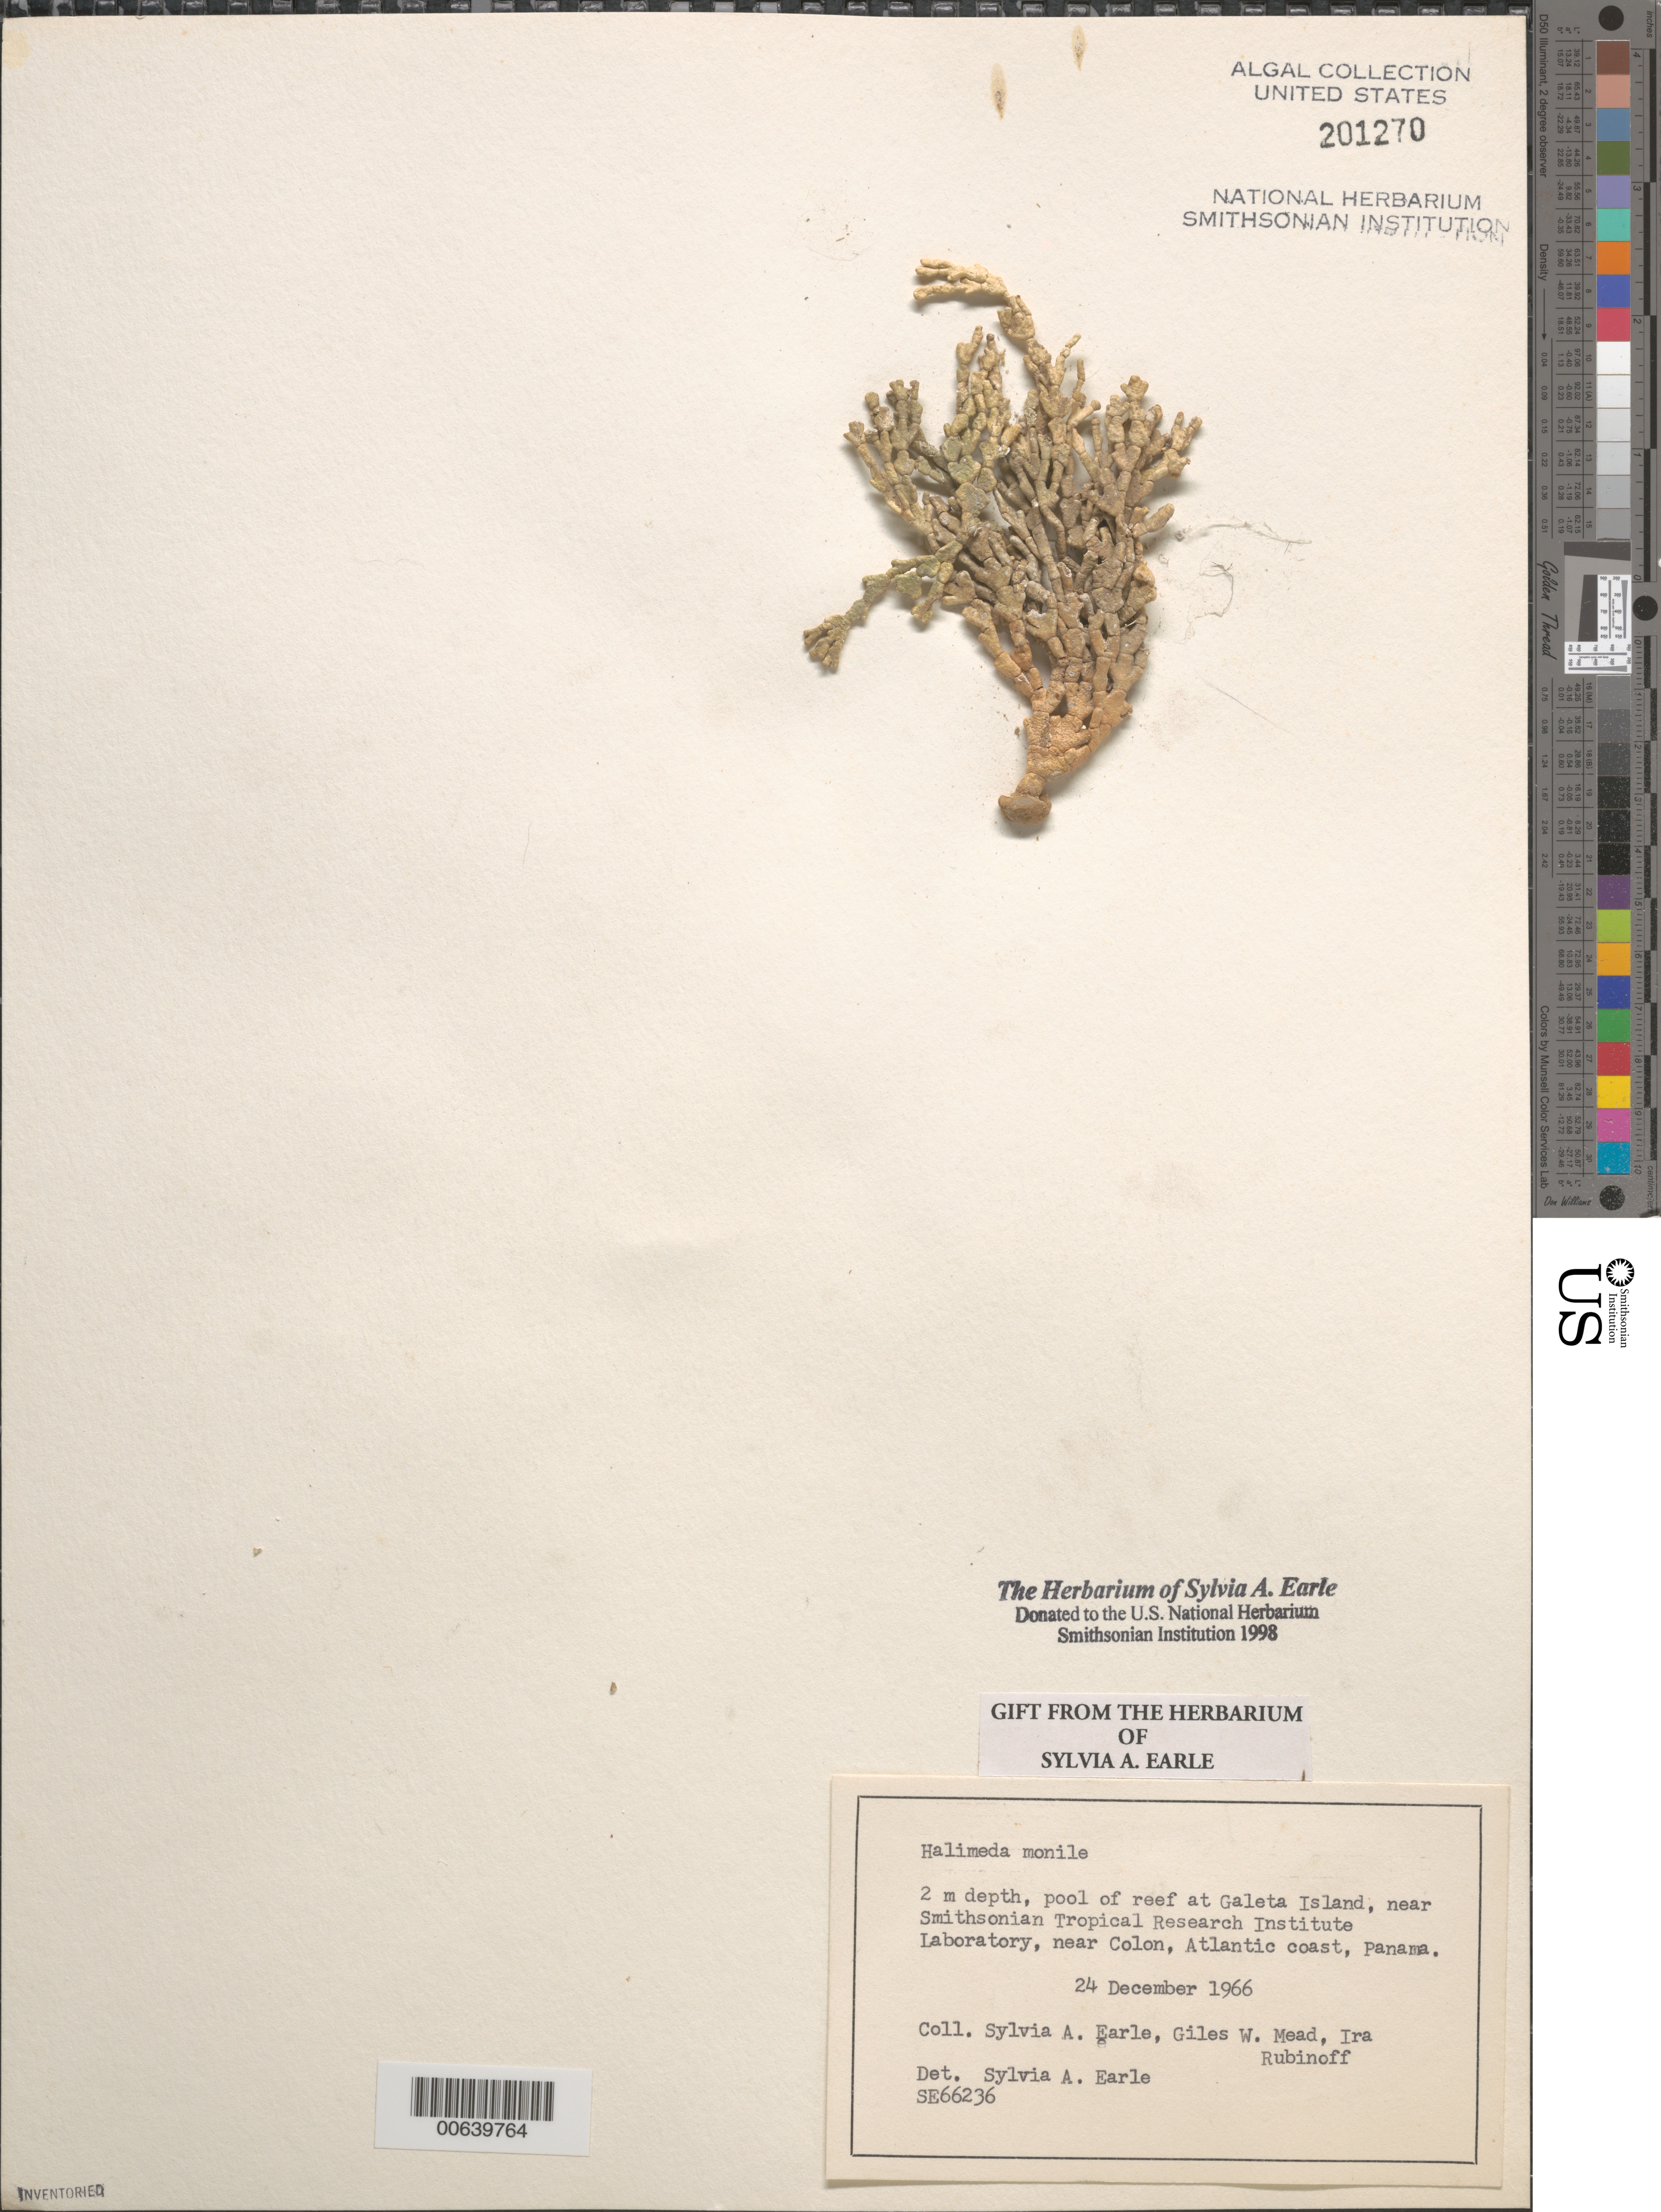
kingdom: Plantae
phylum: Chlorophyta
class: Ulvophyceae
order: Bryopsidales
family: Halimedaceae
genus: Halimeda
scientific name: Halimeda monile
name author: (J. Ellis & Sol.) J.V.Lamouroux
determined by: Earle, S. A.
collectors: S. A. Earle, G. W. Mead & I. Rubinoff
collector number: SE 66326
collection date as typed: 24 Dec 1966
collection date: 1966-12-24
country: Panama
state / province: Colón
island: Galeta Island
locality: Near Smithsonian Tropical Research Institute Laboratory, near Colon, Atlantic Coast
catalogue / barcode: US 201270